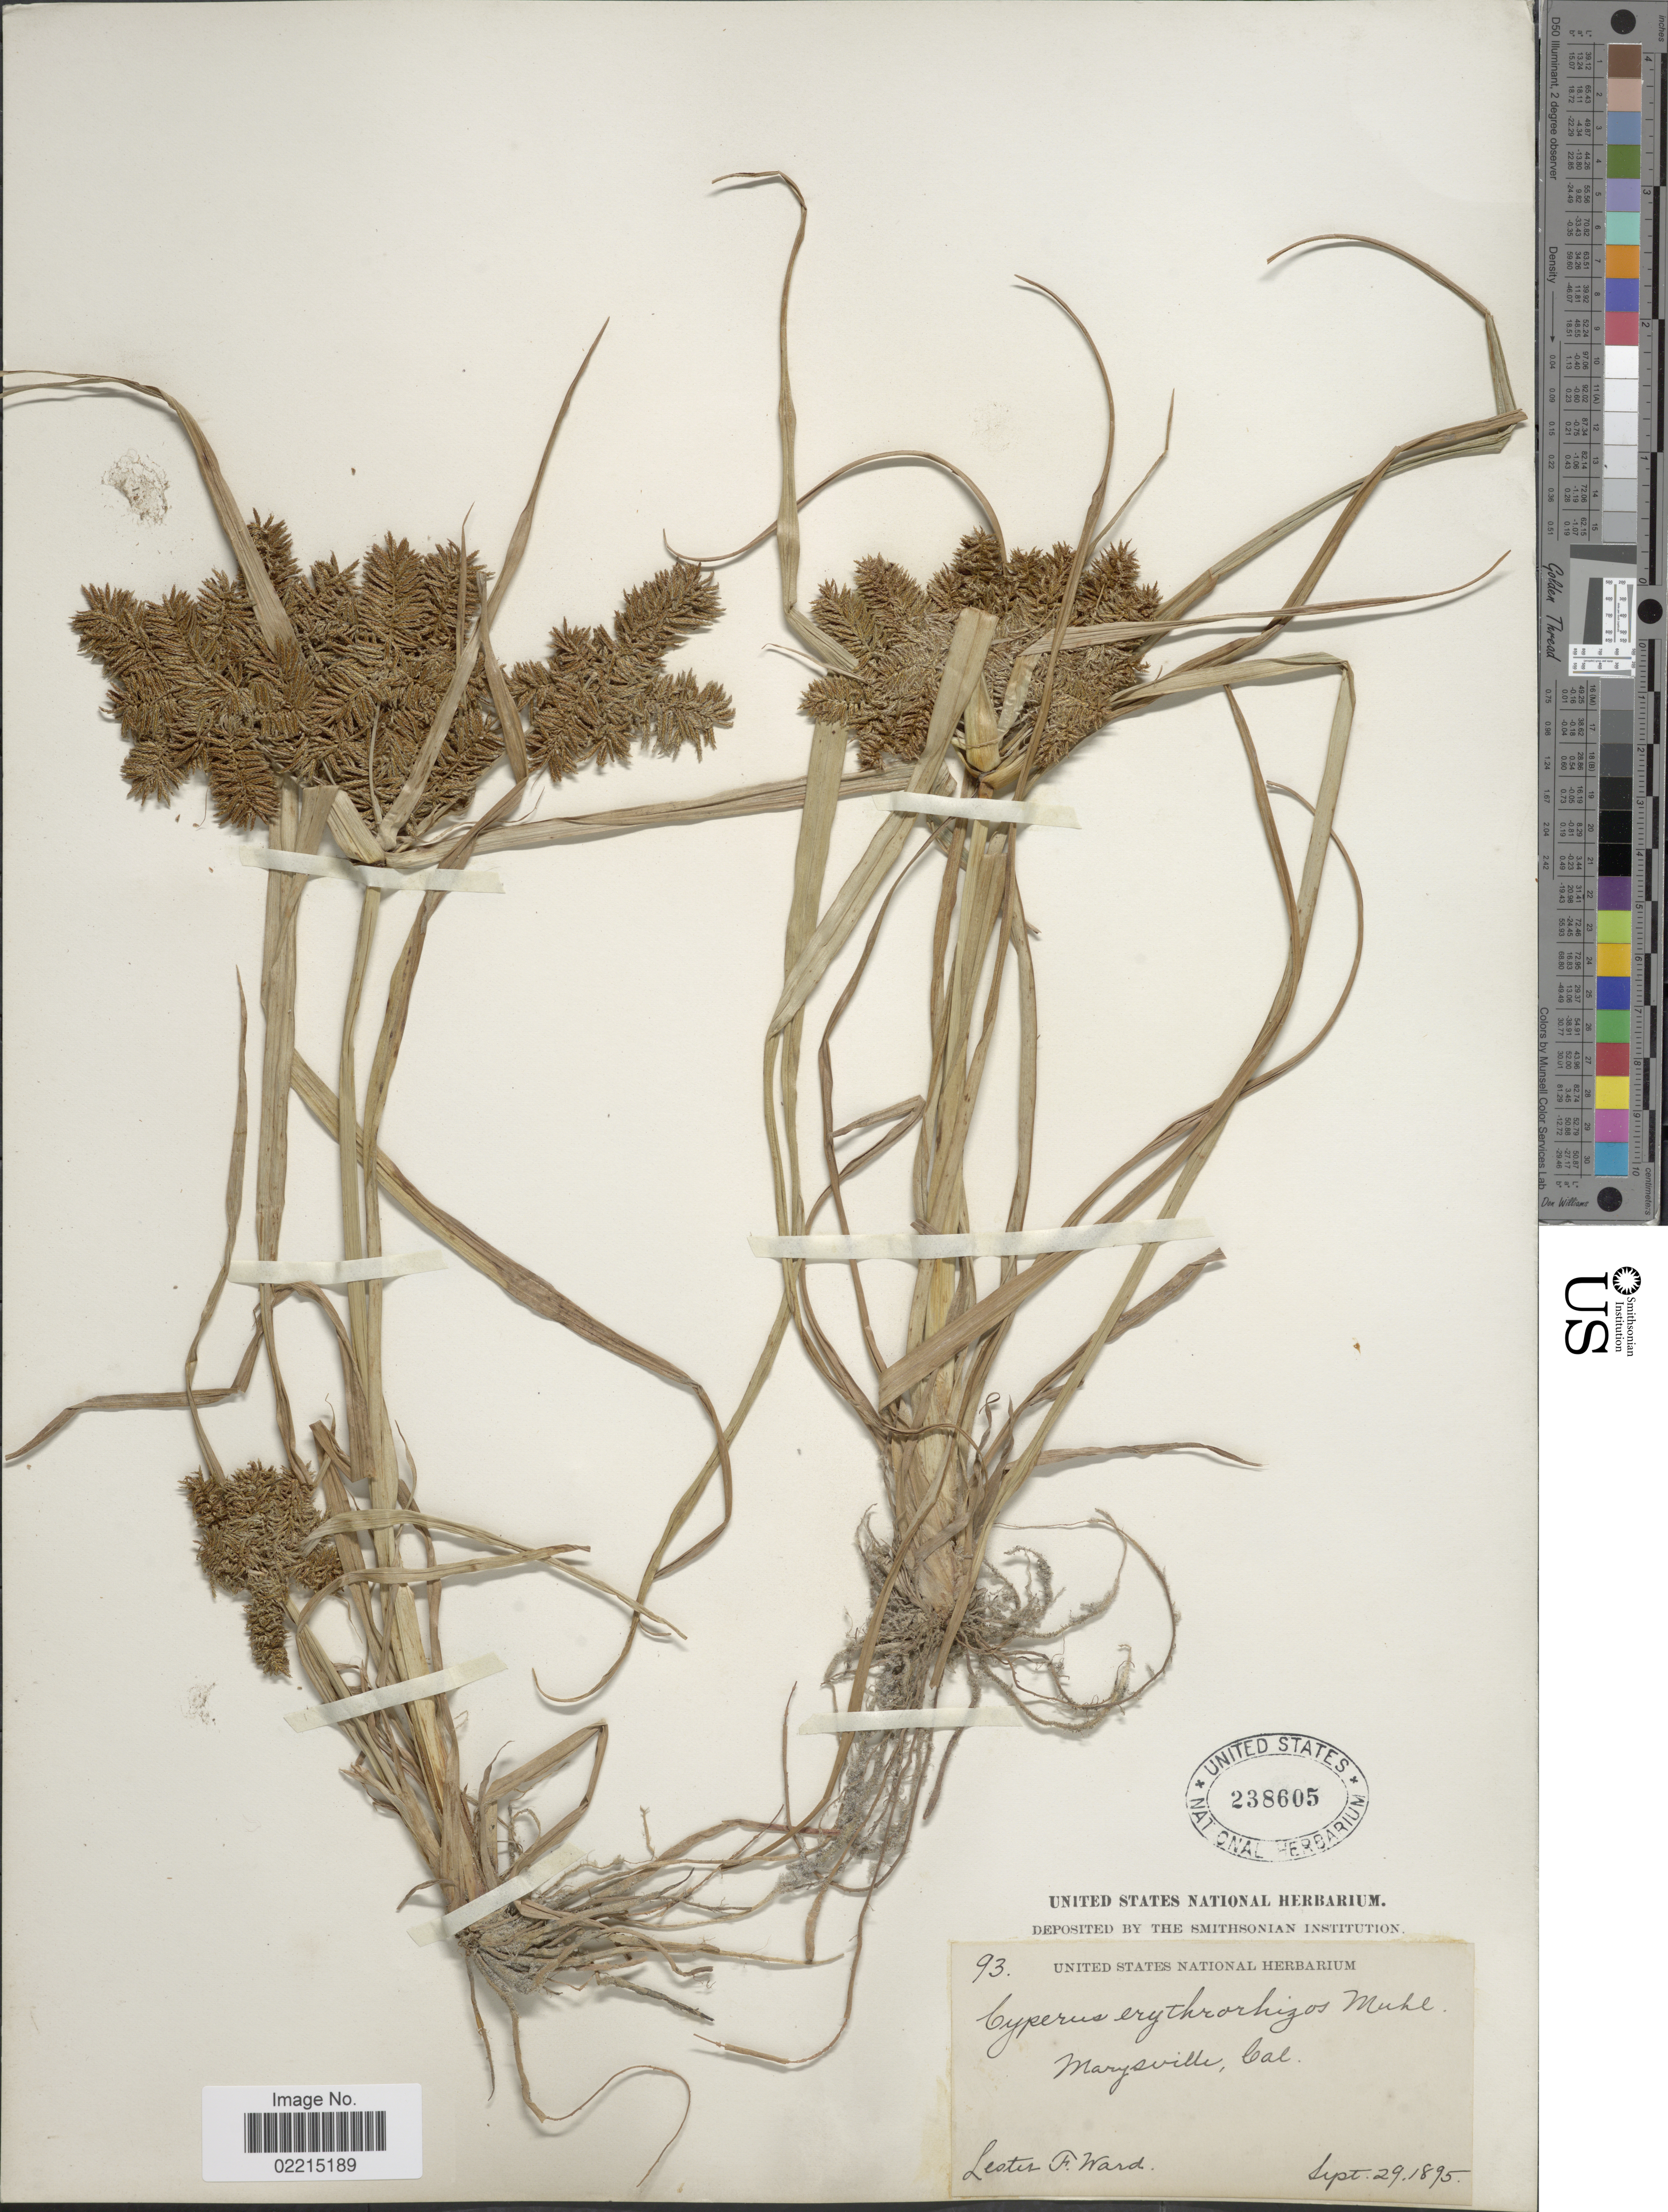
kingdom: Plantae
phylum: Tracheophyta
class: Liliopsida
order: Poales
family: Cyperaceae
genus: Cyperus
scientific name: Cyperus erythrorhizos Muhl.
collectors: L. F. Ward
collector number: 93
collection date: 1895-09-29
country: United States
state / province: California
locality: Marysville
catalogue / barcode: US 238605